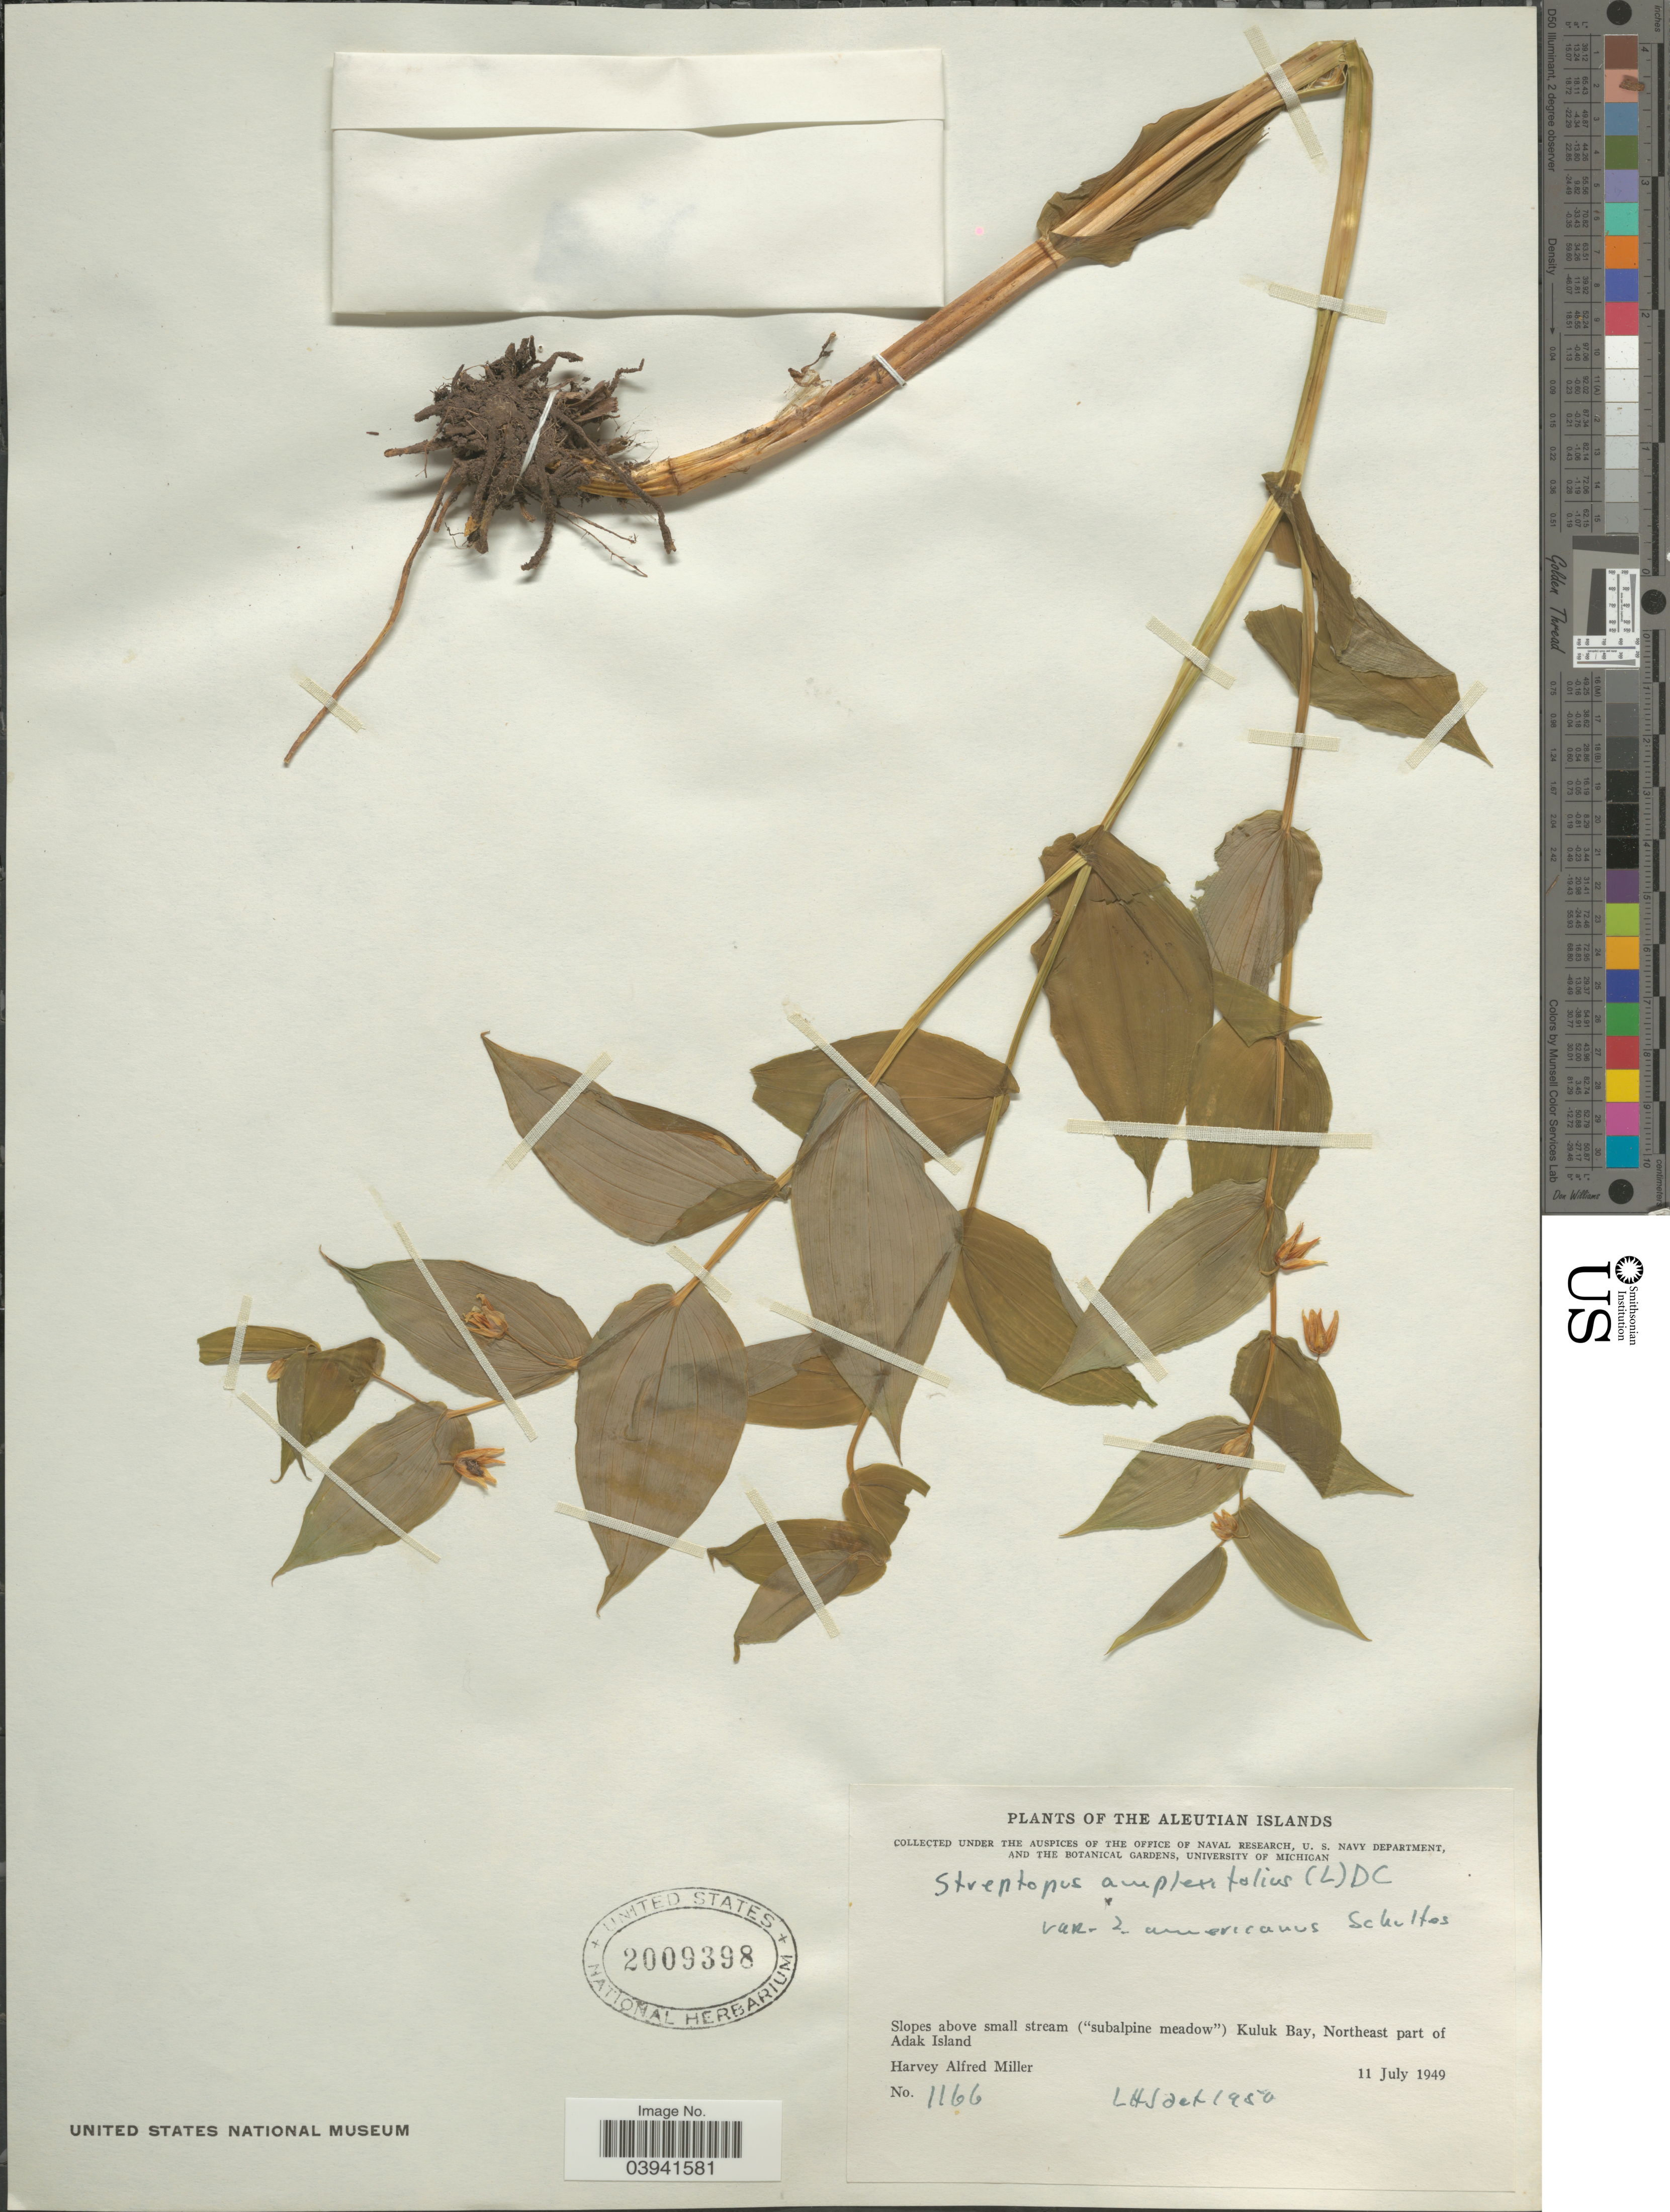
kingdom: Plantae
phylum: Tracheophyta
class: Liliopsida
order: Liliales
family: Liliaceae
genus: Streptopus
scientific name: Streptopus amplexifolius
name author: (L.) DC.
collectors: H. A. Miller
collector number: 1166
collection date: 1949-07-11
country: United States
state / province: Alaska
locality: The Aleutian Islands. Slopes above small stream ("subalpine meadow") Kuluk Bay, Northeast part of Adak Island.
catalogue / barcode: US 2009398